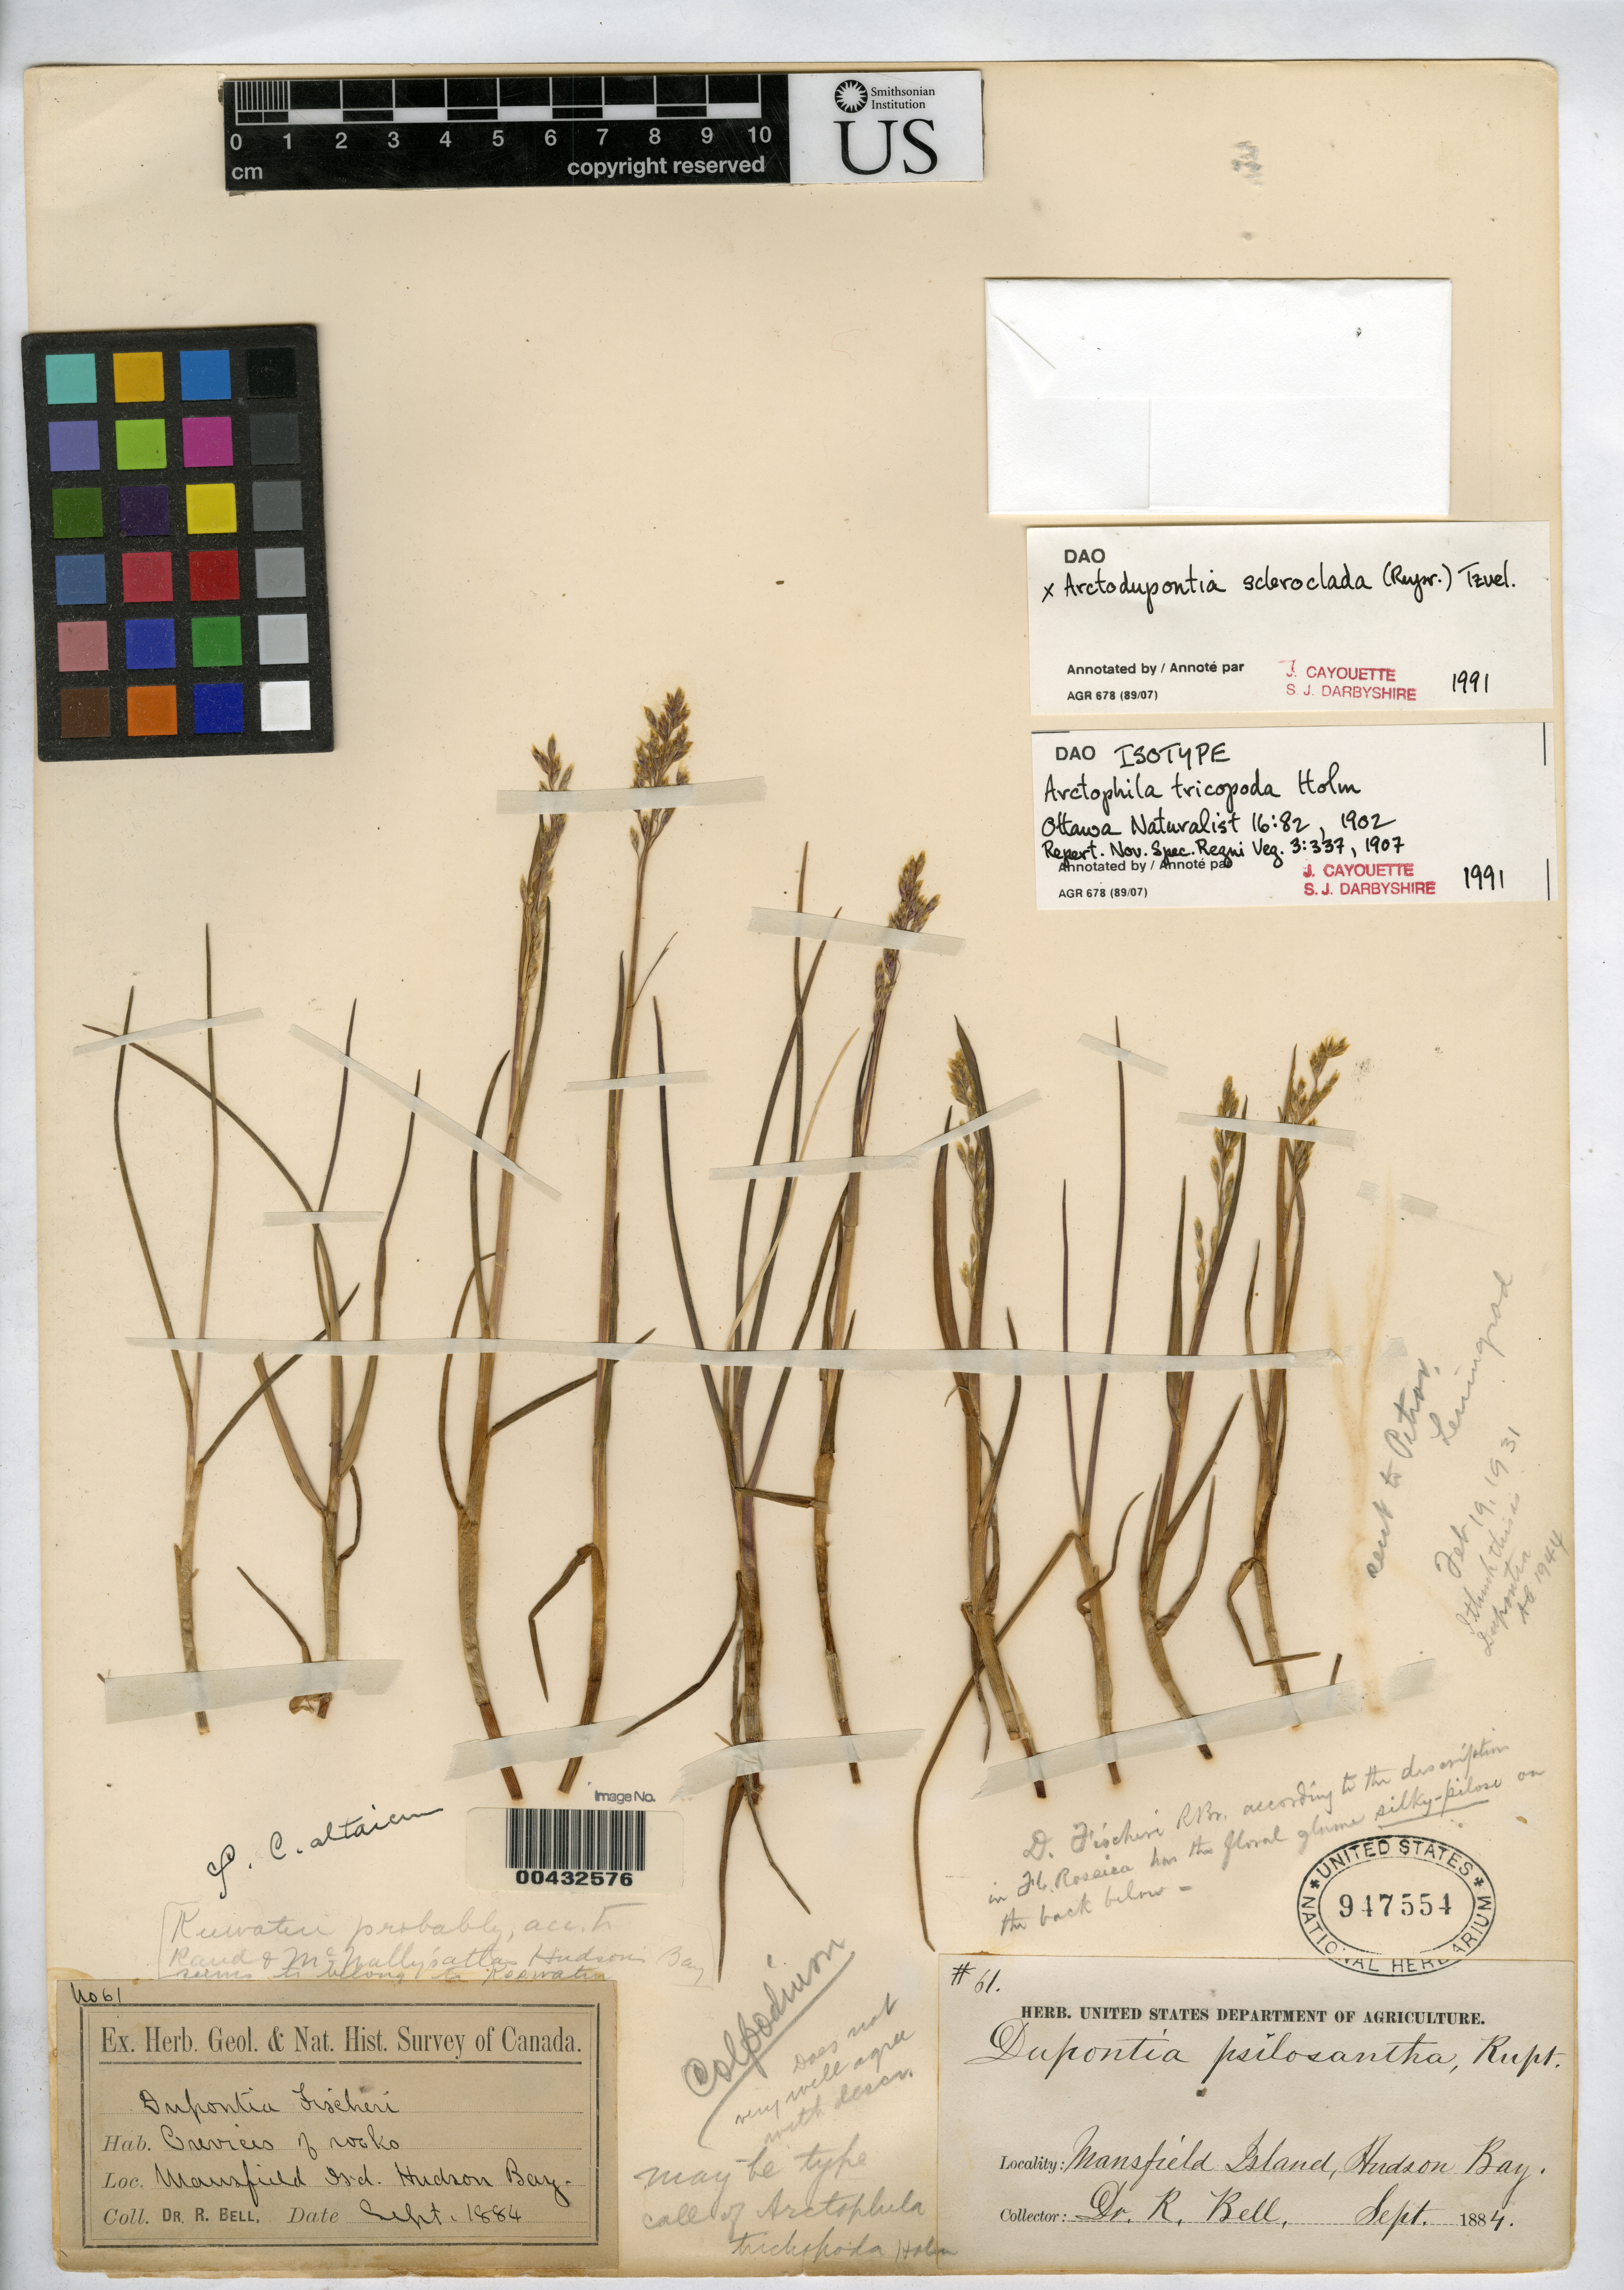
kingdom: Plantae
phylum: Tracheophyta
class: Liliopsida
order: Poales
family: Poaceae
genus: Arctophila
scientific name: Arctophila trichopoda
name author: Holm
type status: Isosyntype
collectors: R. Bell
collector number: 61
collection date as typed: Sep 1884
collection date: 1884-09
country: Canada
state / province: Northwest Territories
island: Mansfield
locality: Island, Hudson Bay.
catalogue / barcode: US 947554